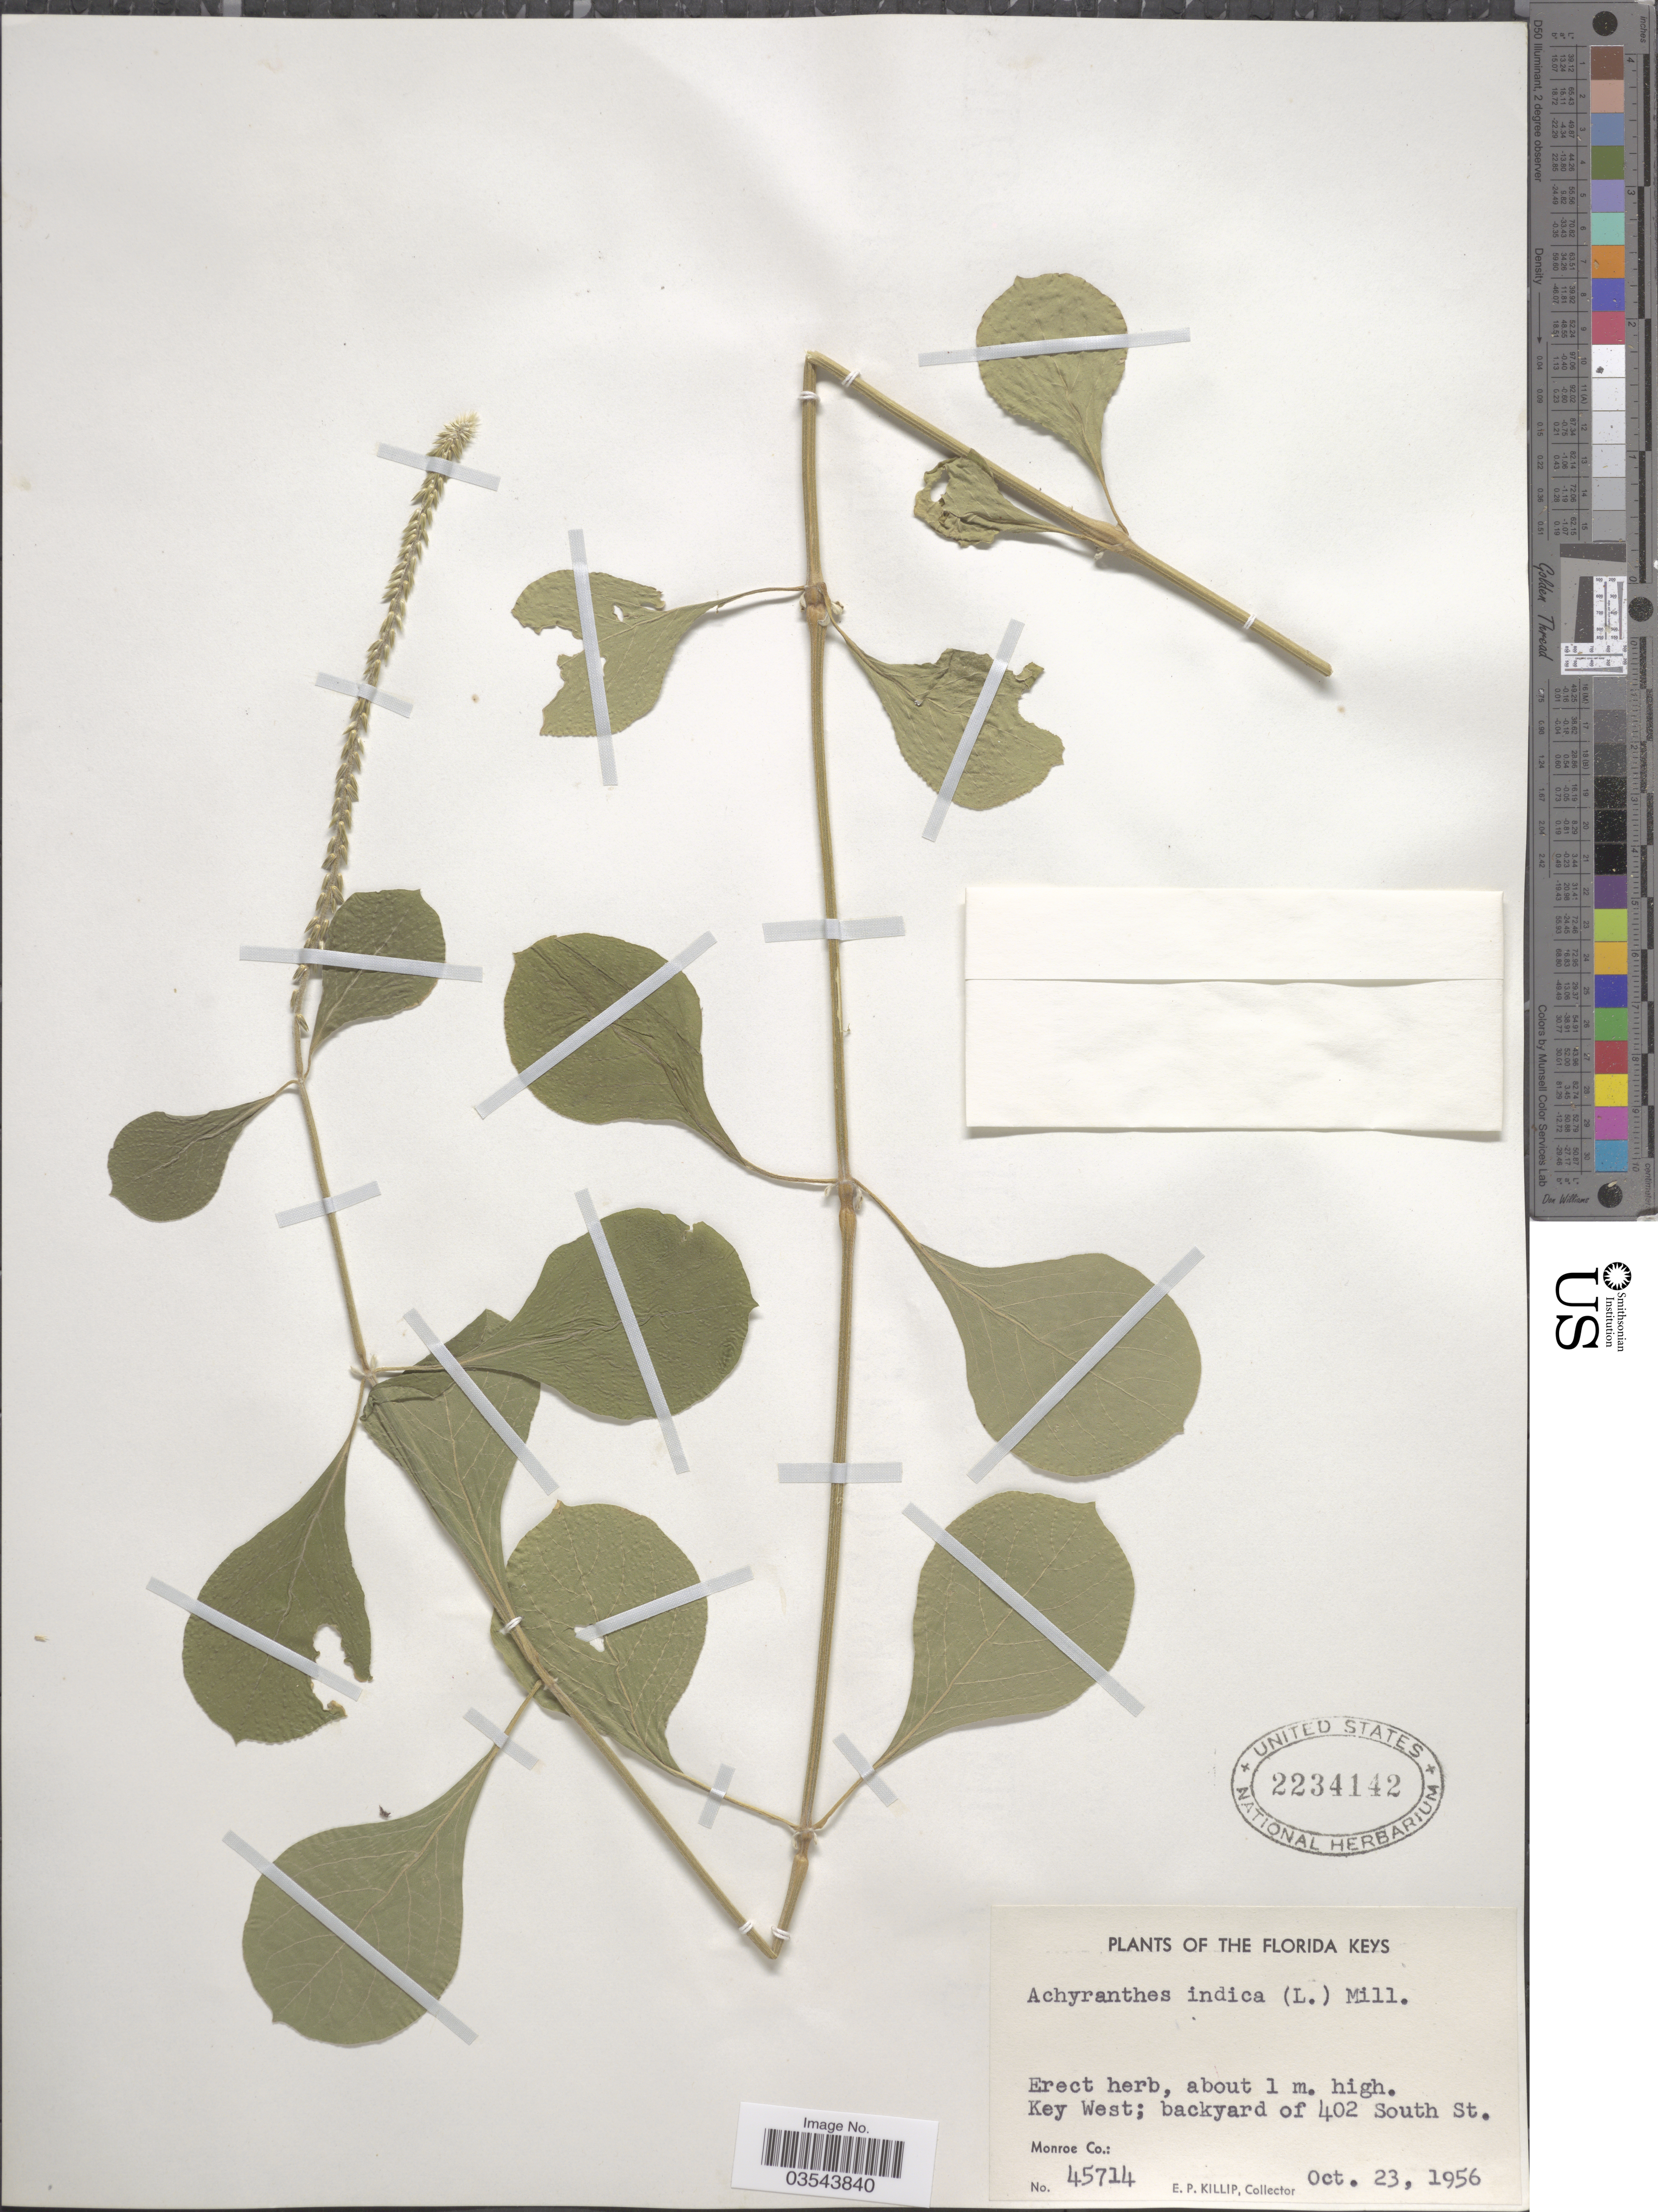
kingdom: Plantae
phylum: Tracheophyta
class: Magnoliopsida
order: Caryophyllales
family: Amaranthaceae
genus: Achyranthes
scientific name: Achyranthes indica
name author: (L.) Mill.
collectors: E. P. Killip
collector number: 45714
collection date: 1956-10-23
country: United States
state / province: Florida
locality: The Florida Keys, Key West; backyard of 402 South St., Monroe Co.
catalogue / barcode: US 2234142